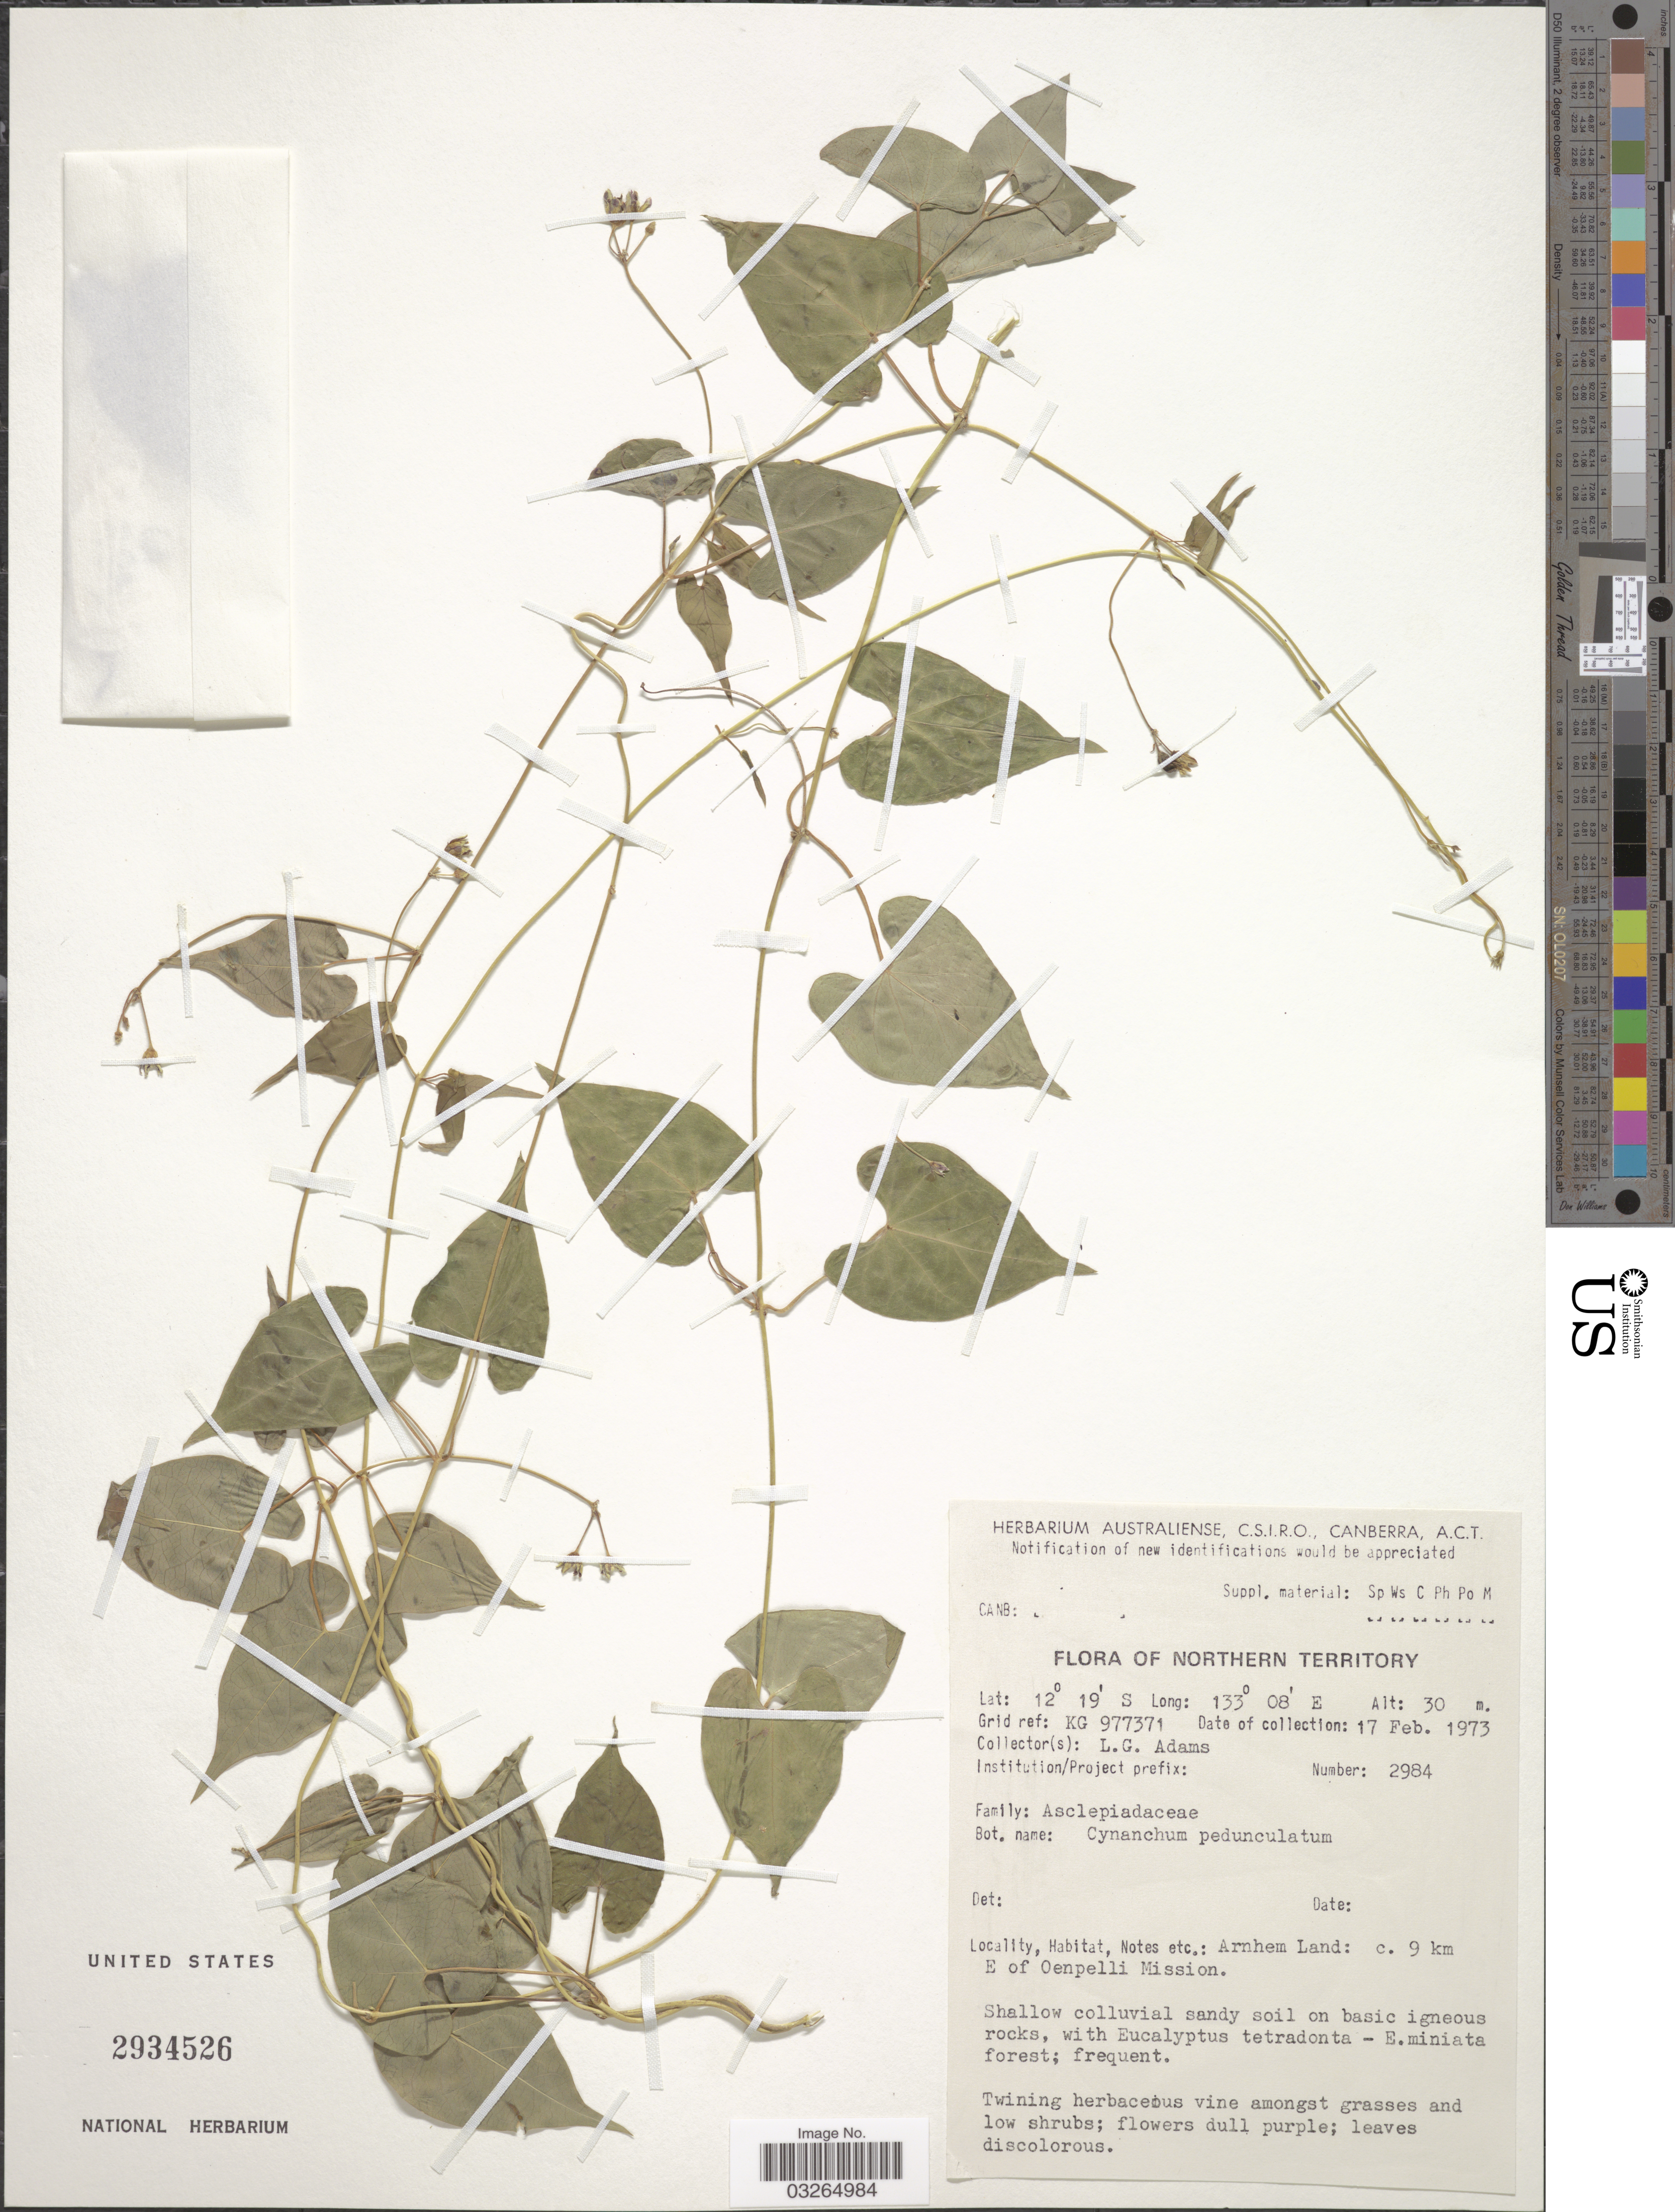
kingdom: Plantae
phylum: Tracheophyta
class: Magnoliopsida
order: Gentianales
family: Apocynaceae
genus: Cynanchum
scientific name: Cynanchum pedunculatum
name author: R. Br.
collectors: L. G. Adams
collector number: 2984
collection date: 1973-02-17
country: Australia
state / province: Northern Territory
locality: Grid ref: KG 977371. Arnhem Land: c. 9 km E of Oenpelli Mission.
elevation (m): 30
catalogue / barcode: US 2934526